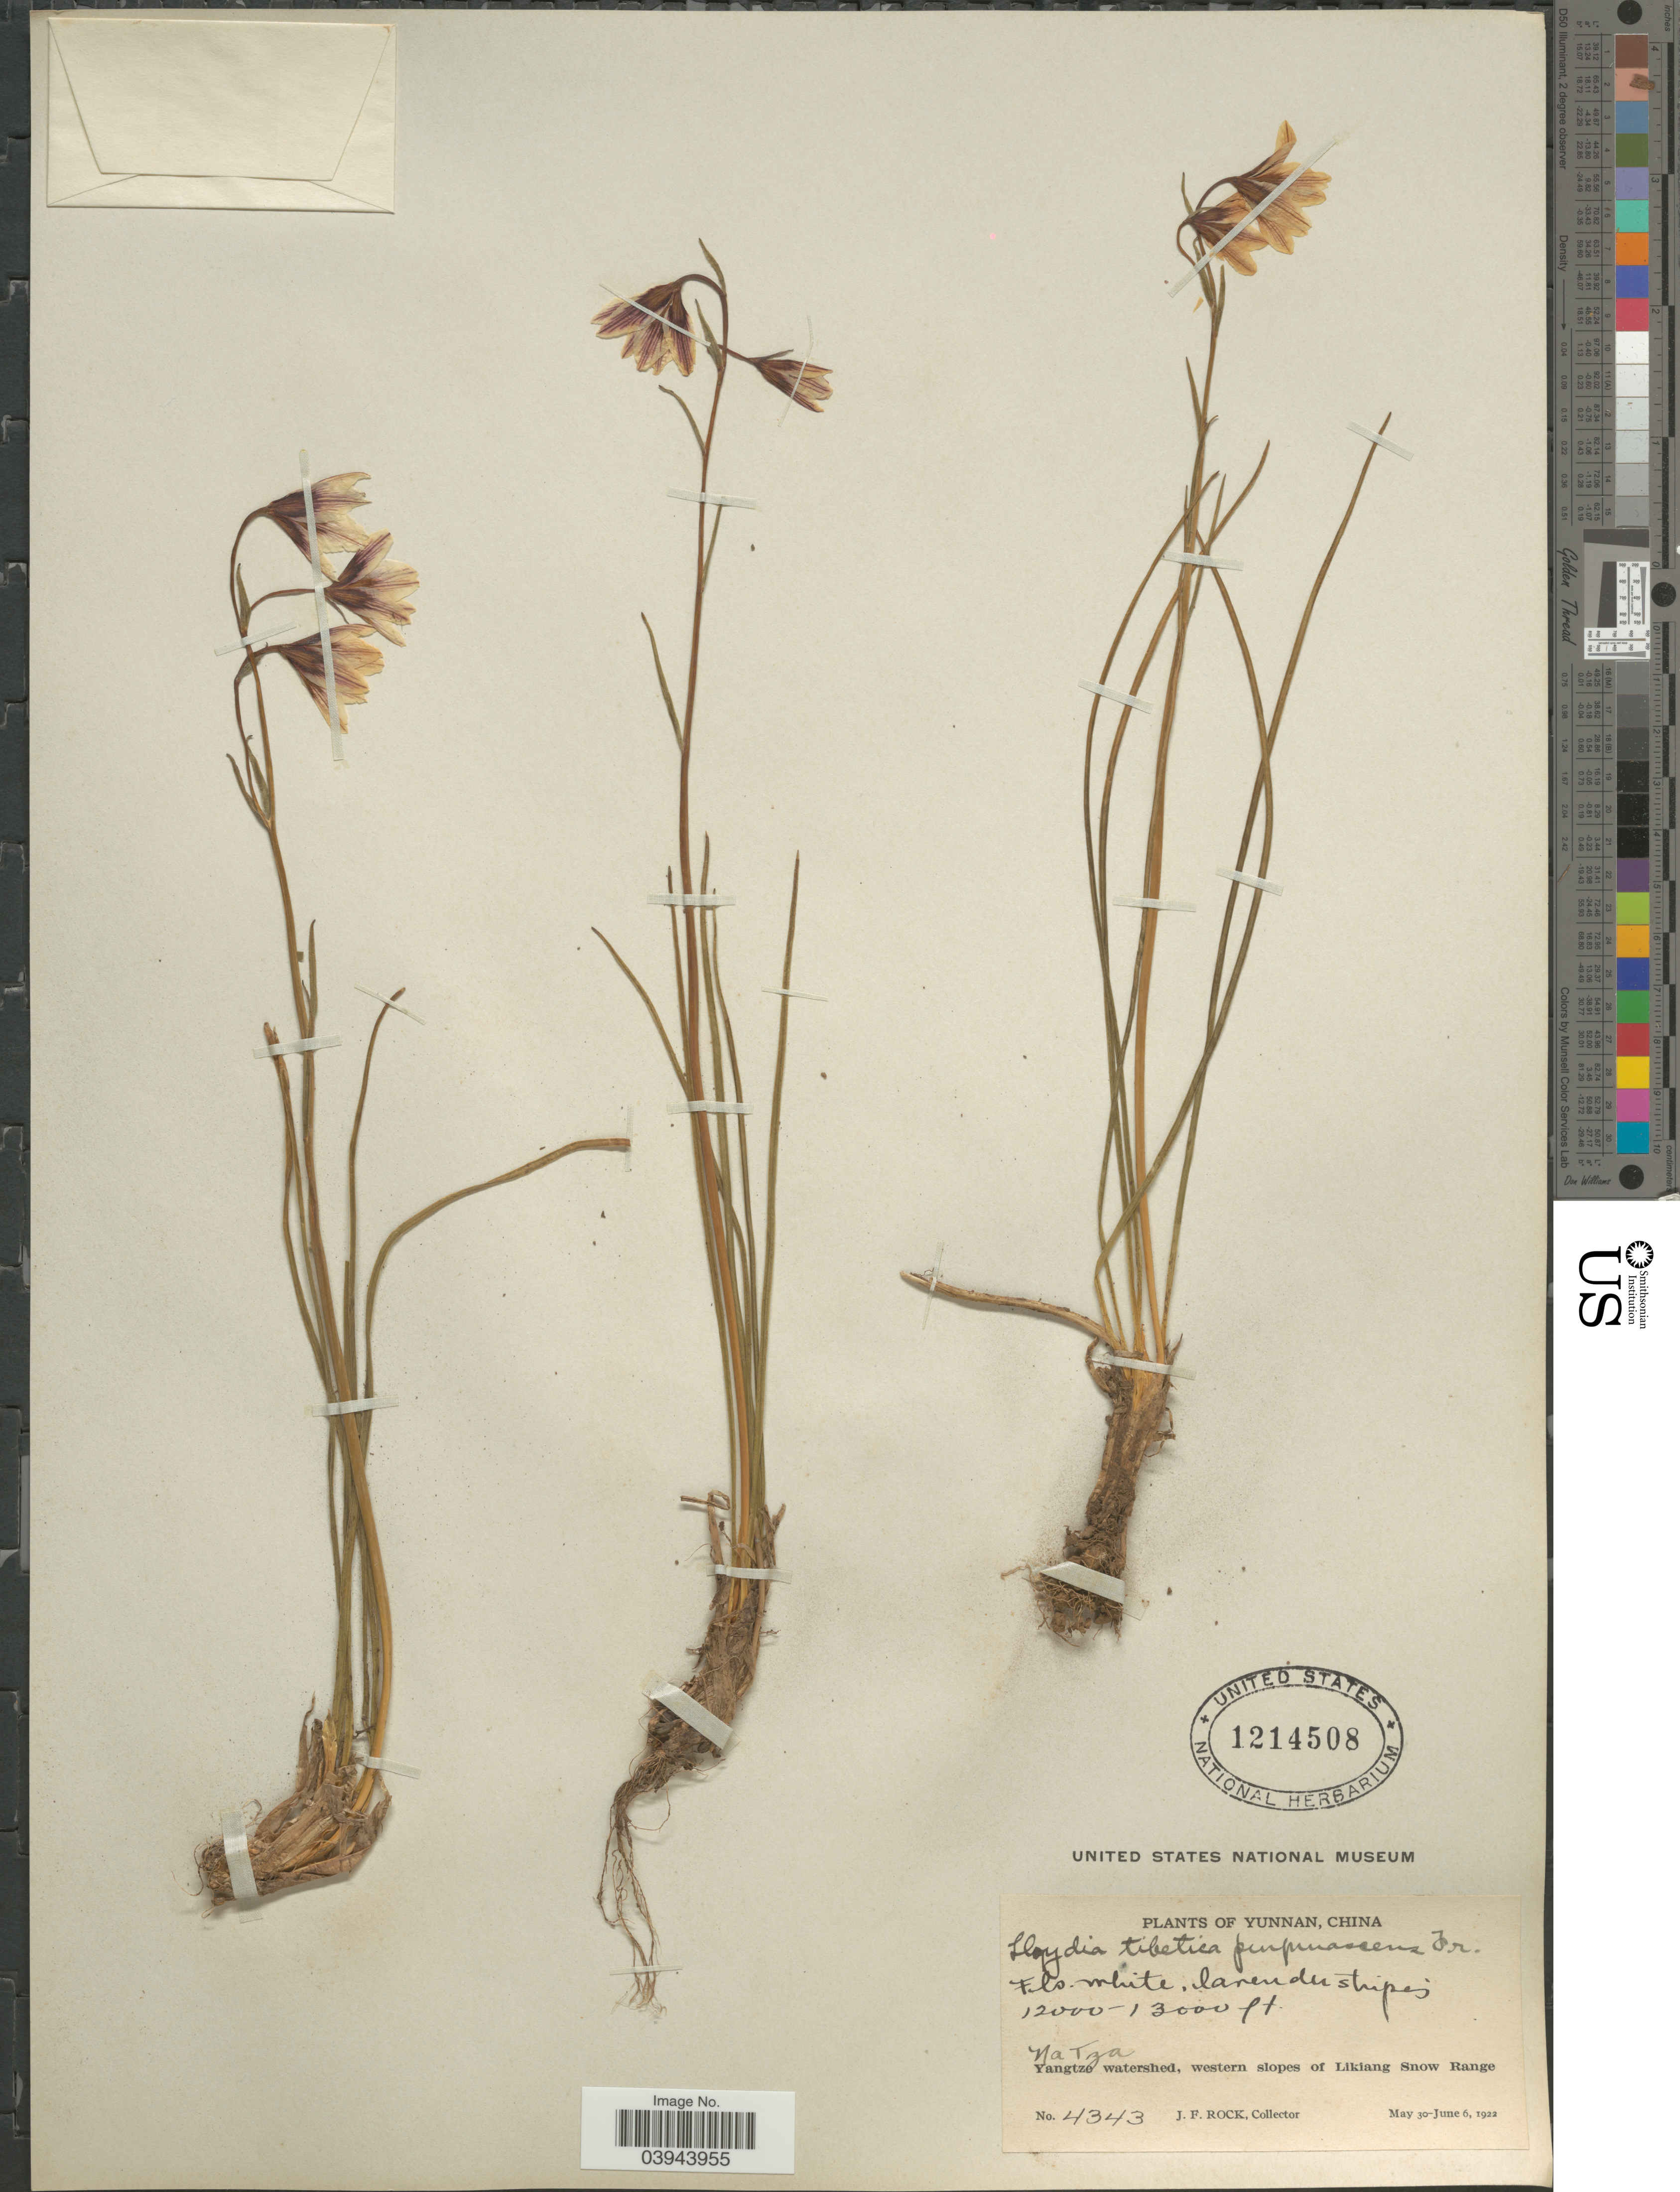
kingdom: Plantae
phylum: Tracheophyta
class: Liliopsida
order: Liliales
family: Liliaceae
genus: Lloydia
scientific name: Lloydia tibetica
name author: Baker ex Oliv.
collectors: J. Rock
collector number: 4343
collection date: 1922-05-30/1922-06-06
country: China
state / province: Yunnan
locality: Na Tza. Yangtze watershed, western slopes of Likiang Snow Range.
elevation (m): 3658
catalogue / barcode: US 1214508